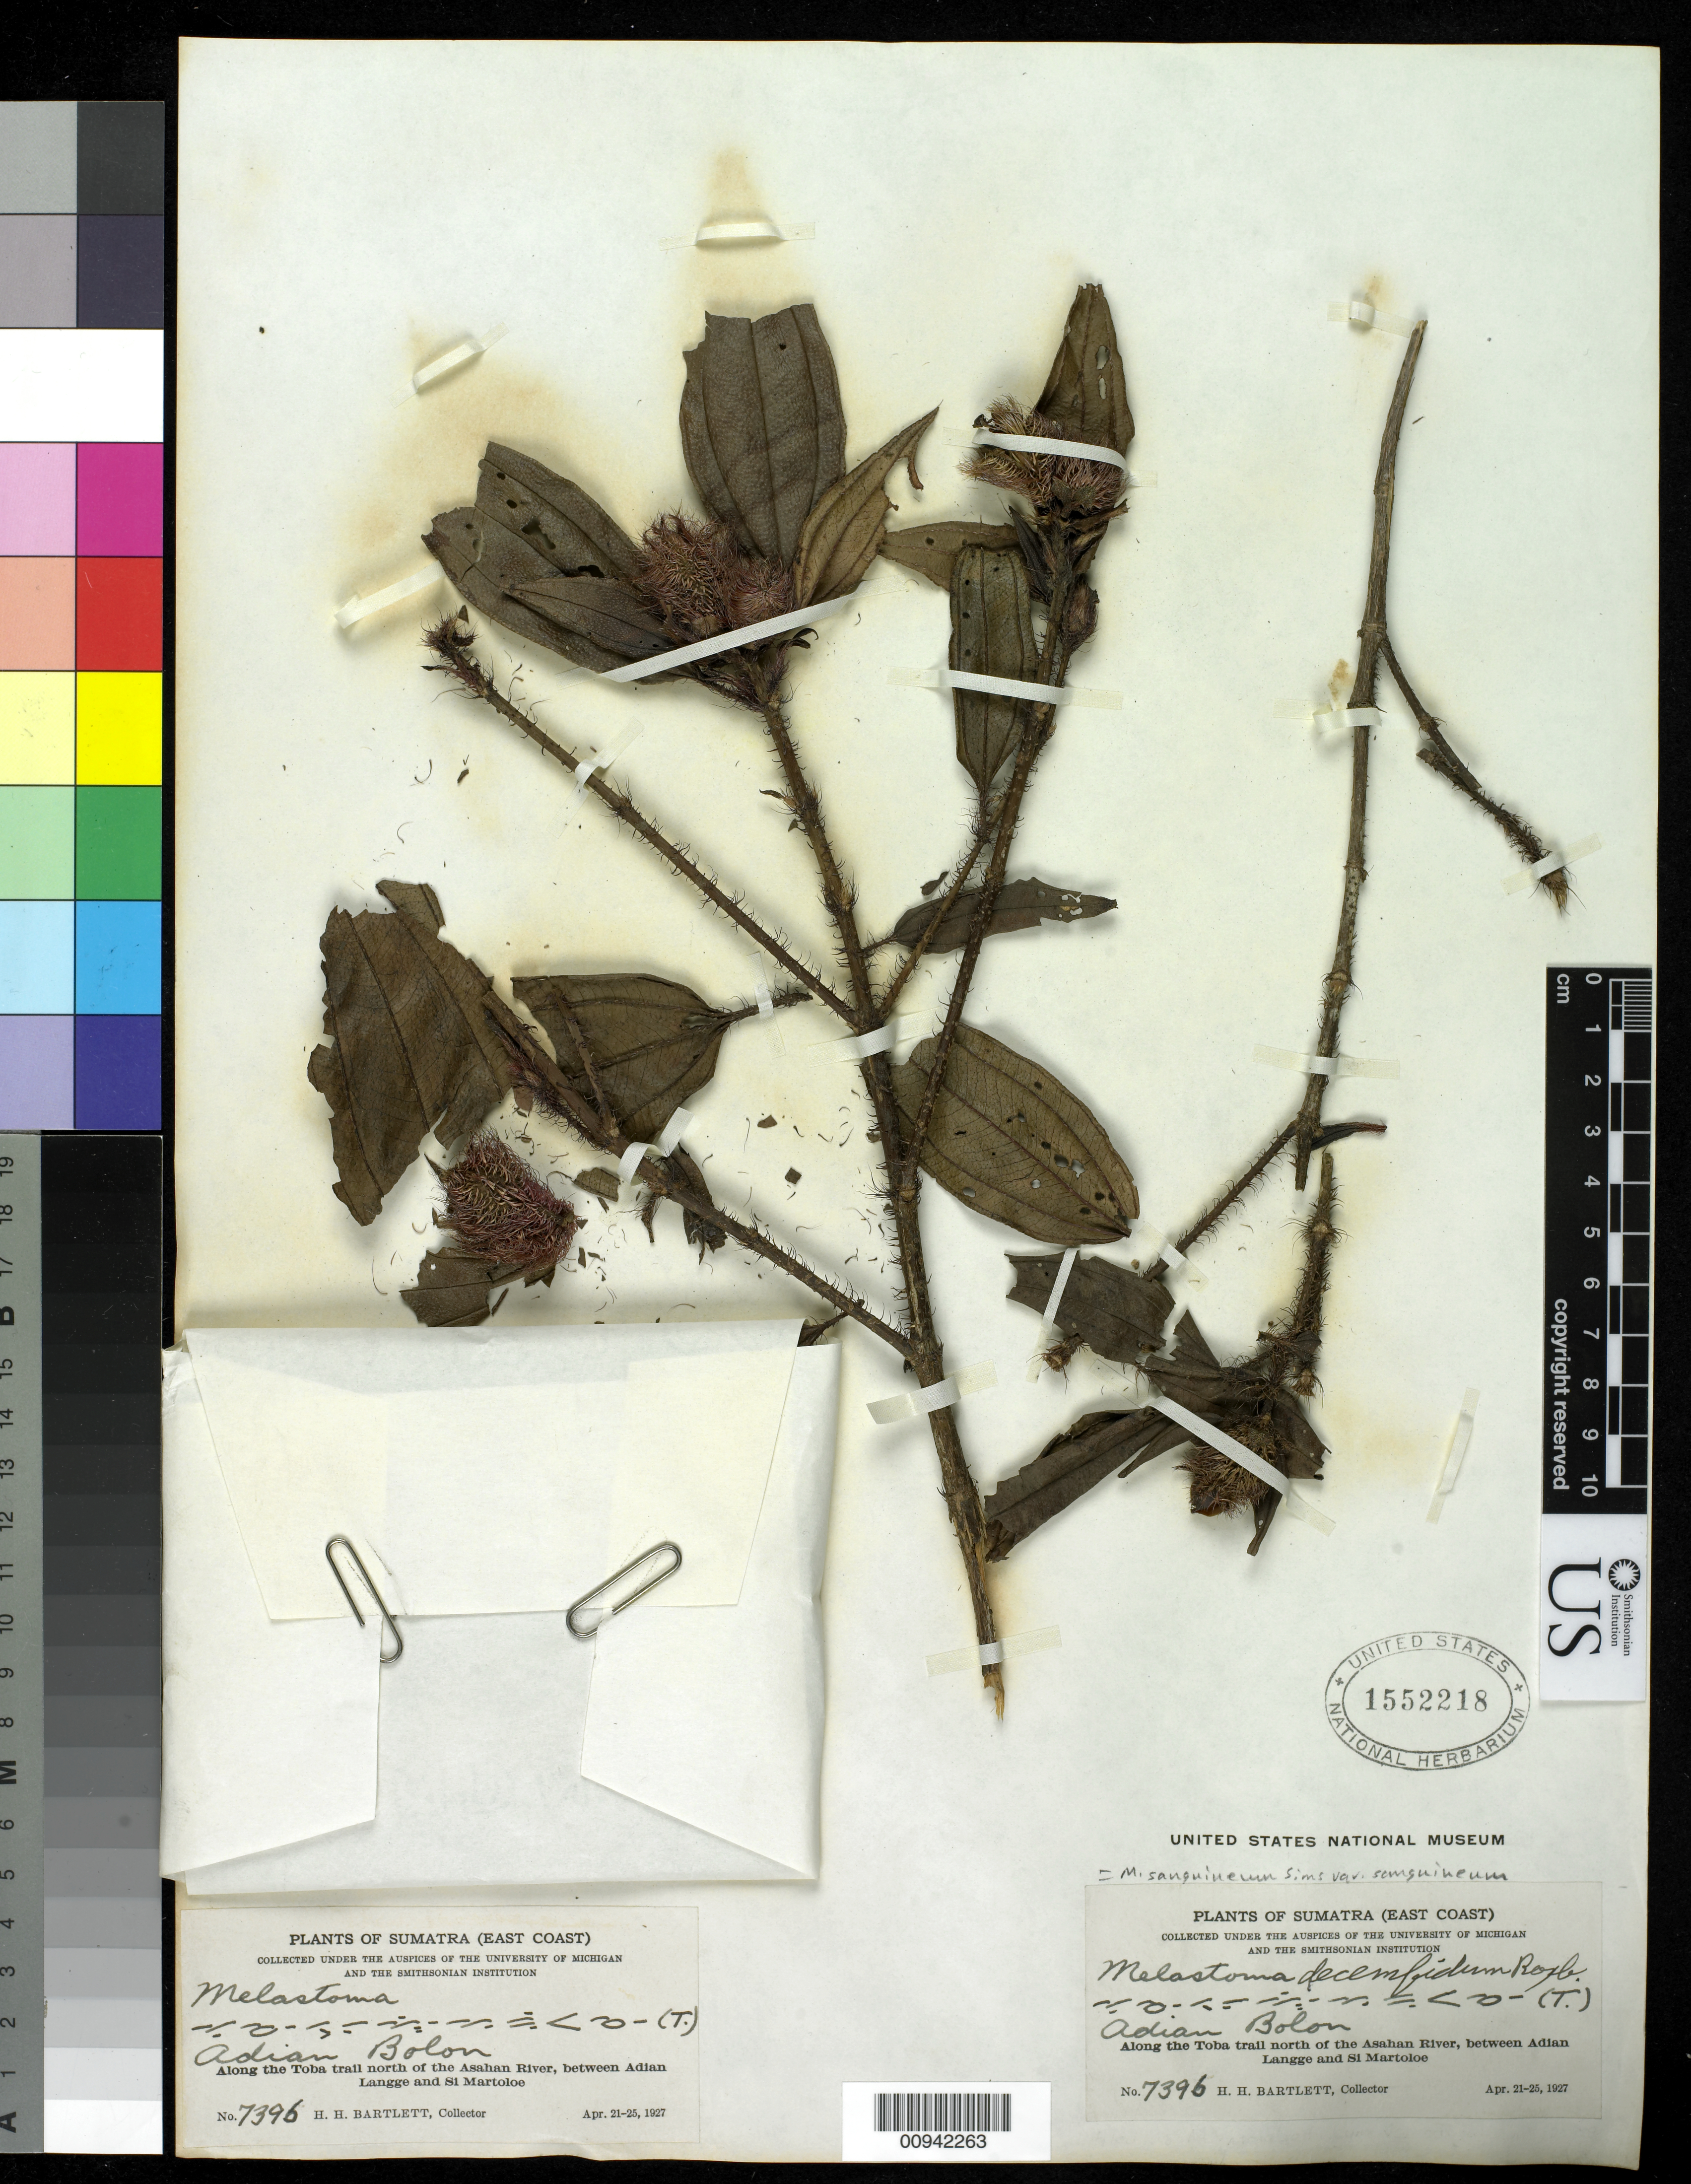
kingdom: Plantae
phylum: Tracheophyta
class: Magnoliopsida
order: Myrtales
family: Melastomataceae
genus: Melastoma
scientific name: Melastoma sanguineum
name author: Sims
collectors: H. H. Bartlett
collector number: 7396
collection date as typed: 21 Apr 1927 to 25 Apr 1927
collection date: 1927-04-21/1927-04-25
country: Indonesia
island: Sumatra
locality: along the Toba trail north of the Asahan River between Adian Langge and Si Martoloe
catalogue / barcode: US 1552218